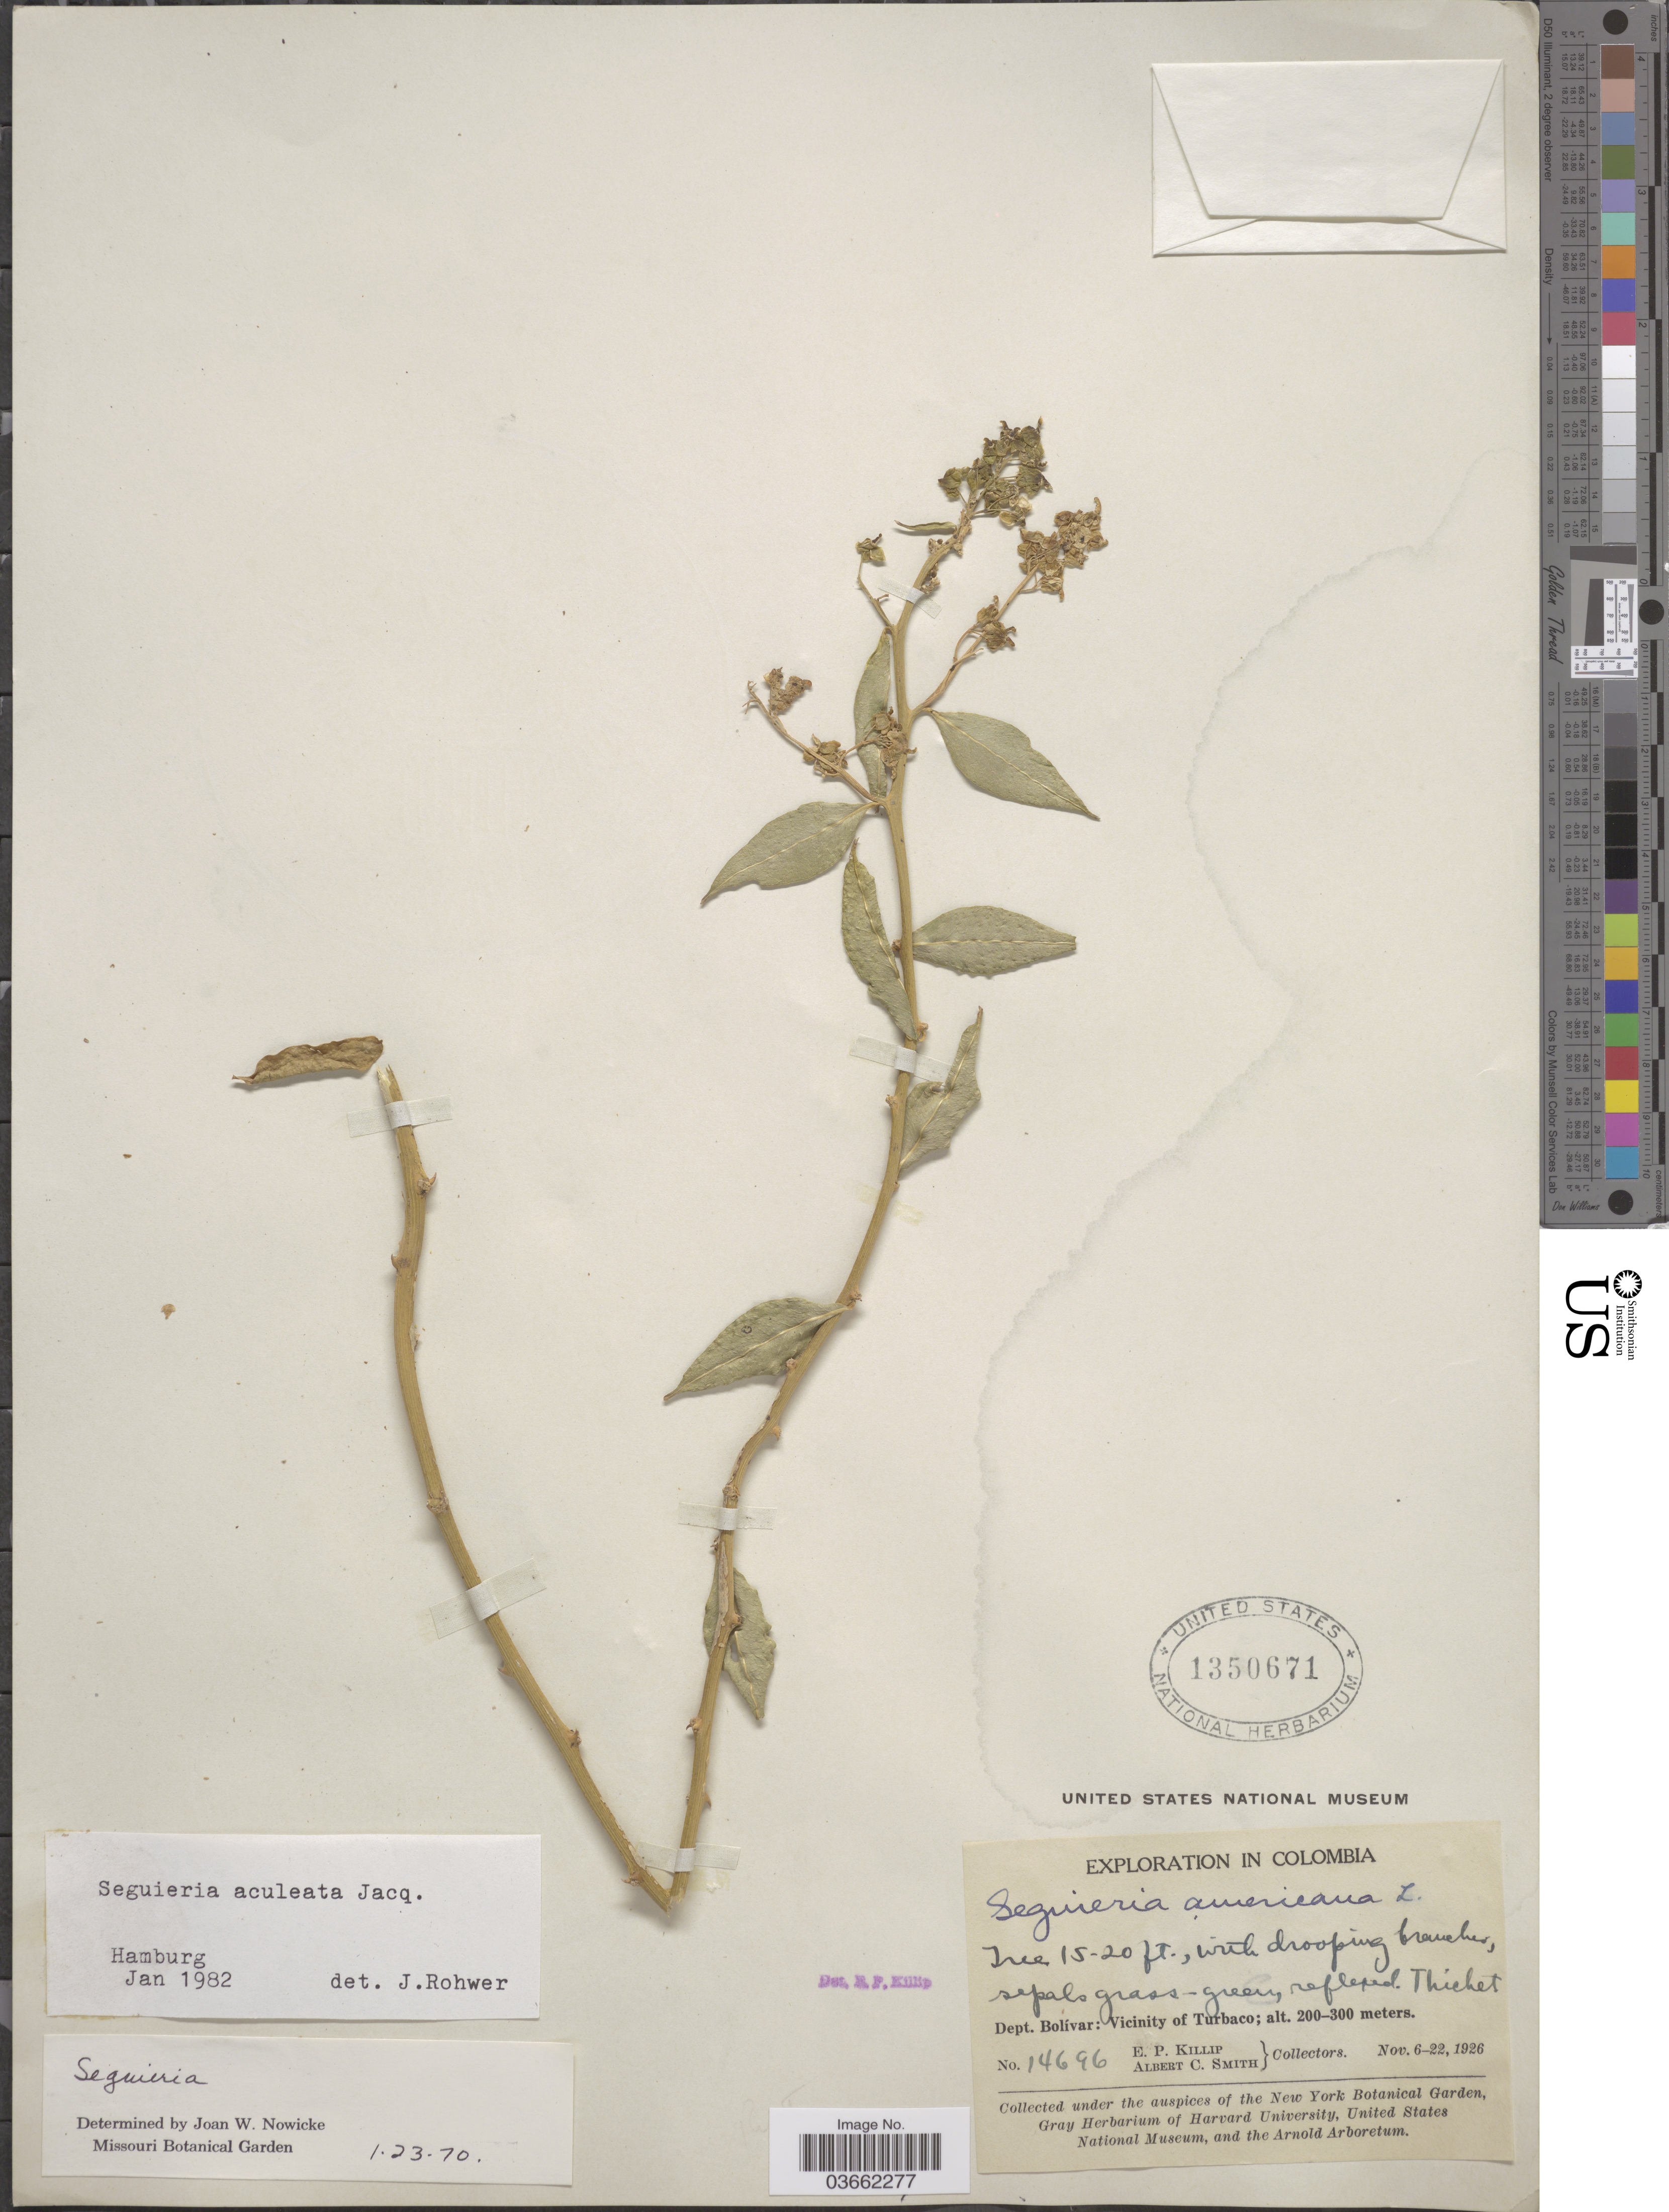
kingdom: Plantae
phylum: Tracheophyta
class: Magnoliopsida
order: Caryophyllales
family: Phytolaccaceae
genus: Seguieria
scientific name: Seguieria aculeata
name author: Jacq.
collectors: E. P. Killip & A. C. Smith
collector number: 14696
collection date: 1926-11-06/1926-11-22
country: Colombia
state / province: Bolívar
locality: Dept. Bolívar: Vicinity of Turbaco.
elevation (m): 200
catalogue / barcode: US 1350671